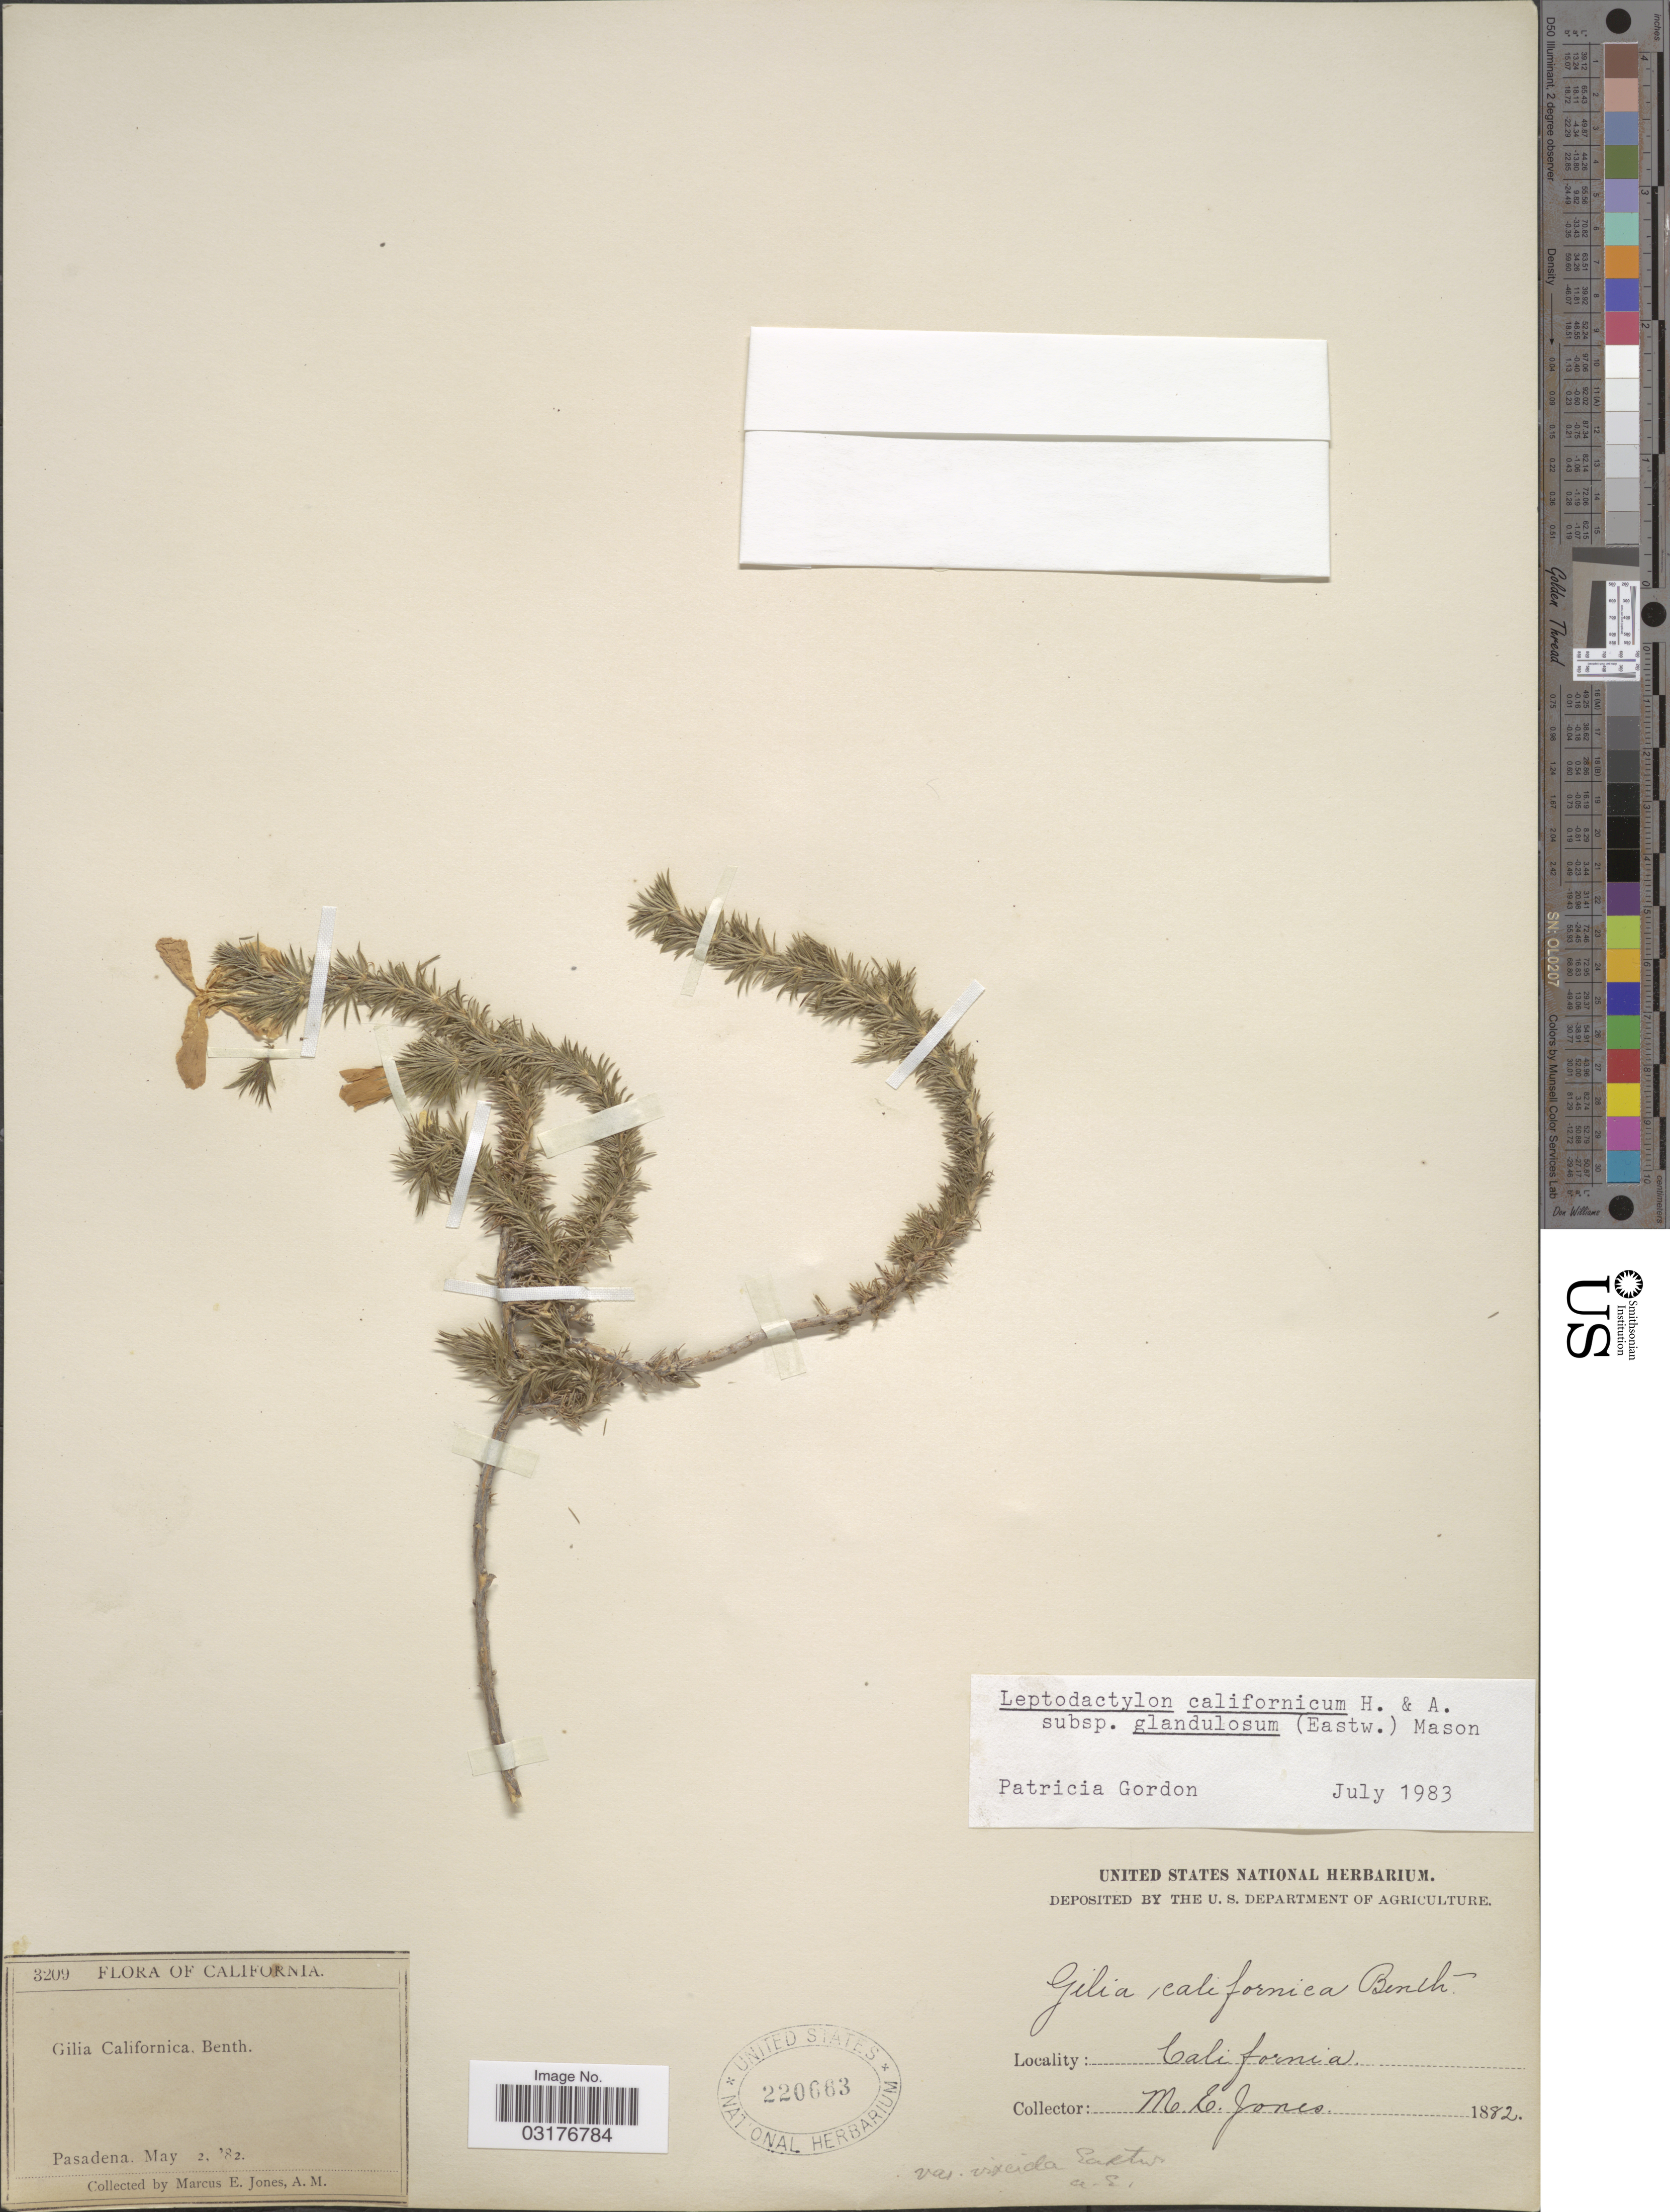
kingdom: Plantae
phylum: Tracheophyta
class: Magnoliopsida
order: Ericales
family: Polemoniaceae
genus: Linanthus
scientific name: Linanthus californicus subsp. glandulosus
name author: (Eastw.) J.M. Porter & R. Patt.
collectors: M. E. Jones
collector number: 3209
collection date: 1882-05-02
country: United States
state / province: California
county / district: Los Angeles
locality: Pasadena.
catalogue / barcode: US 220663